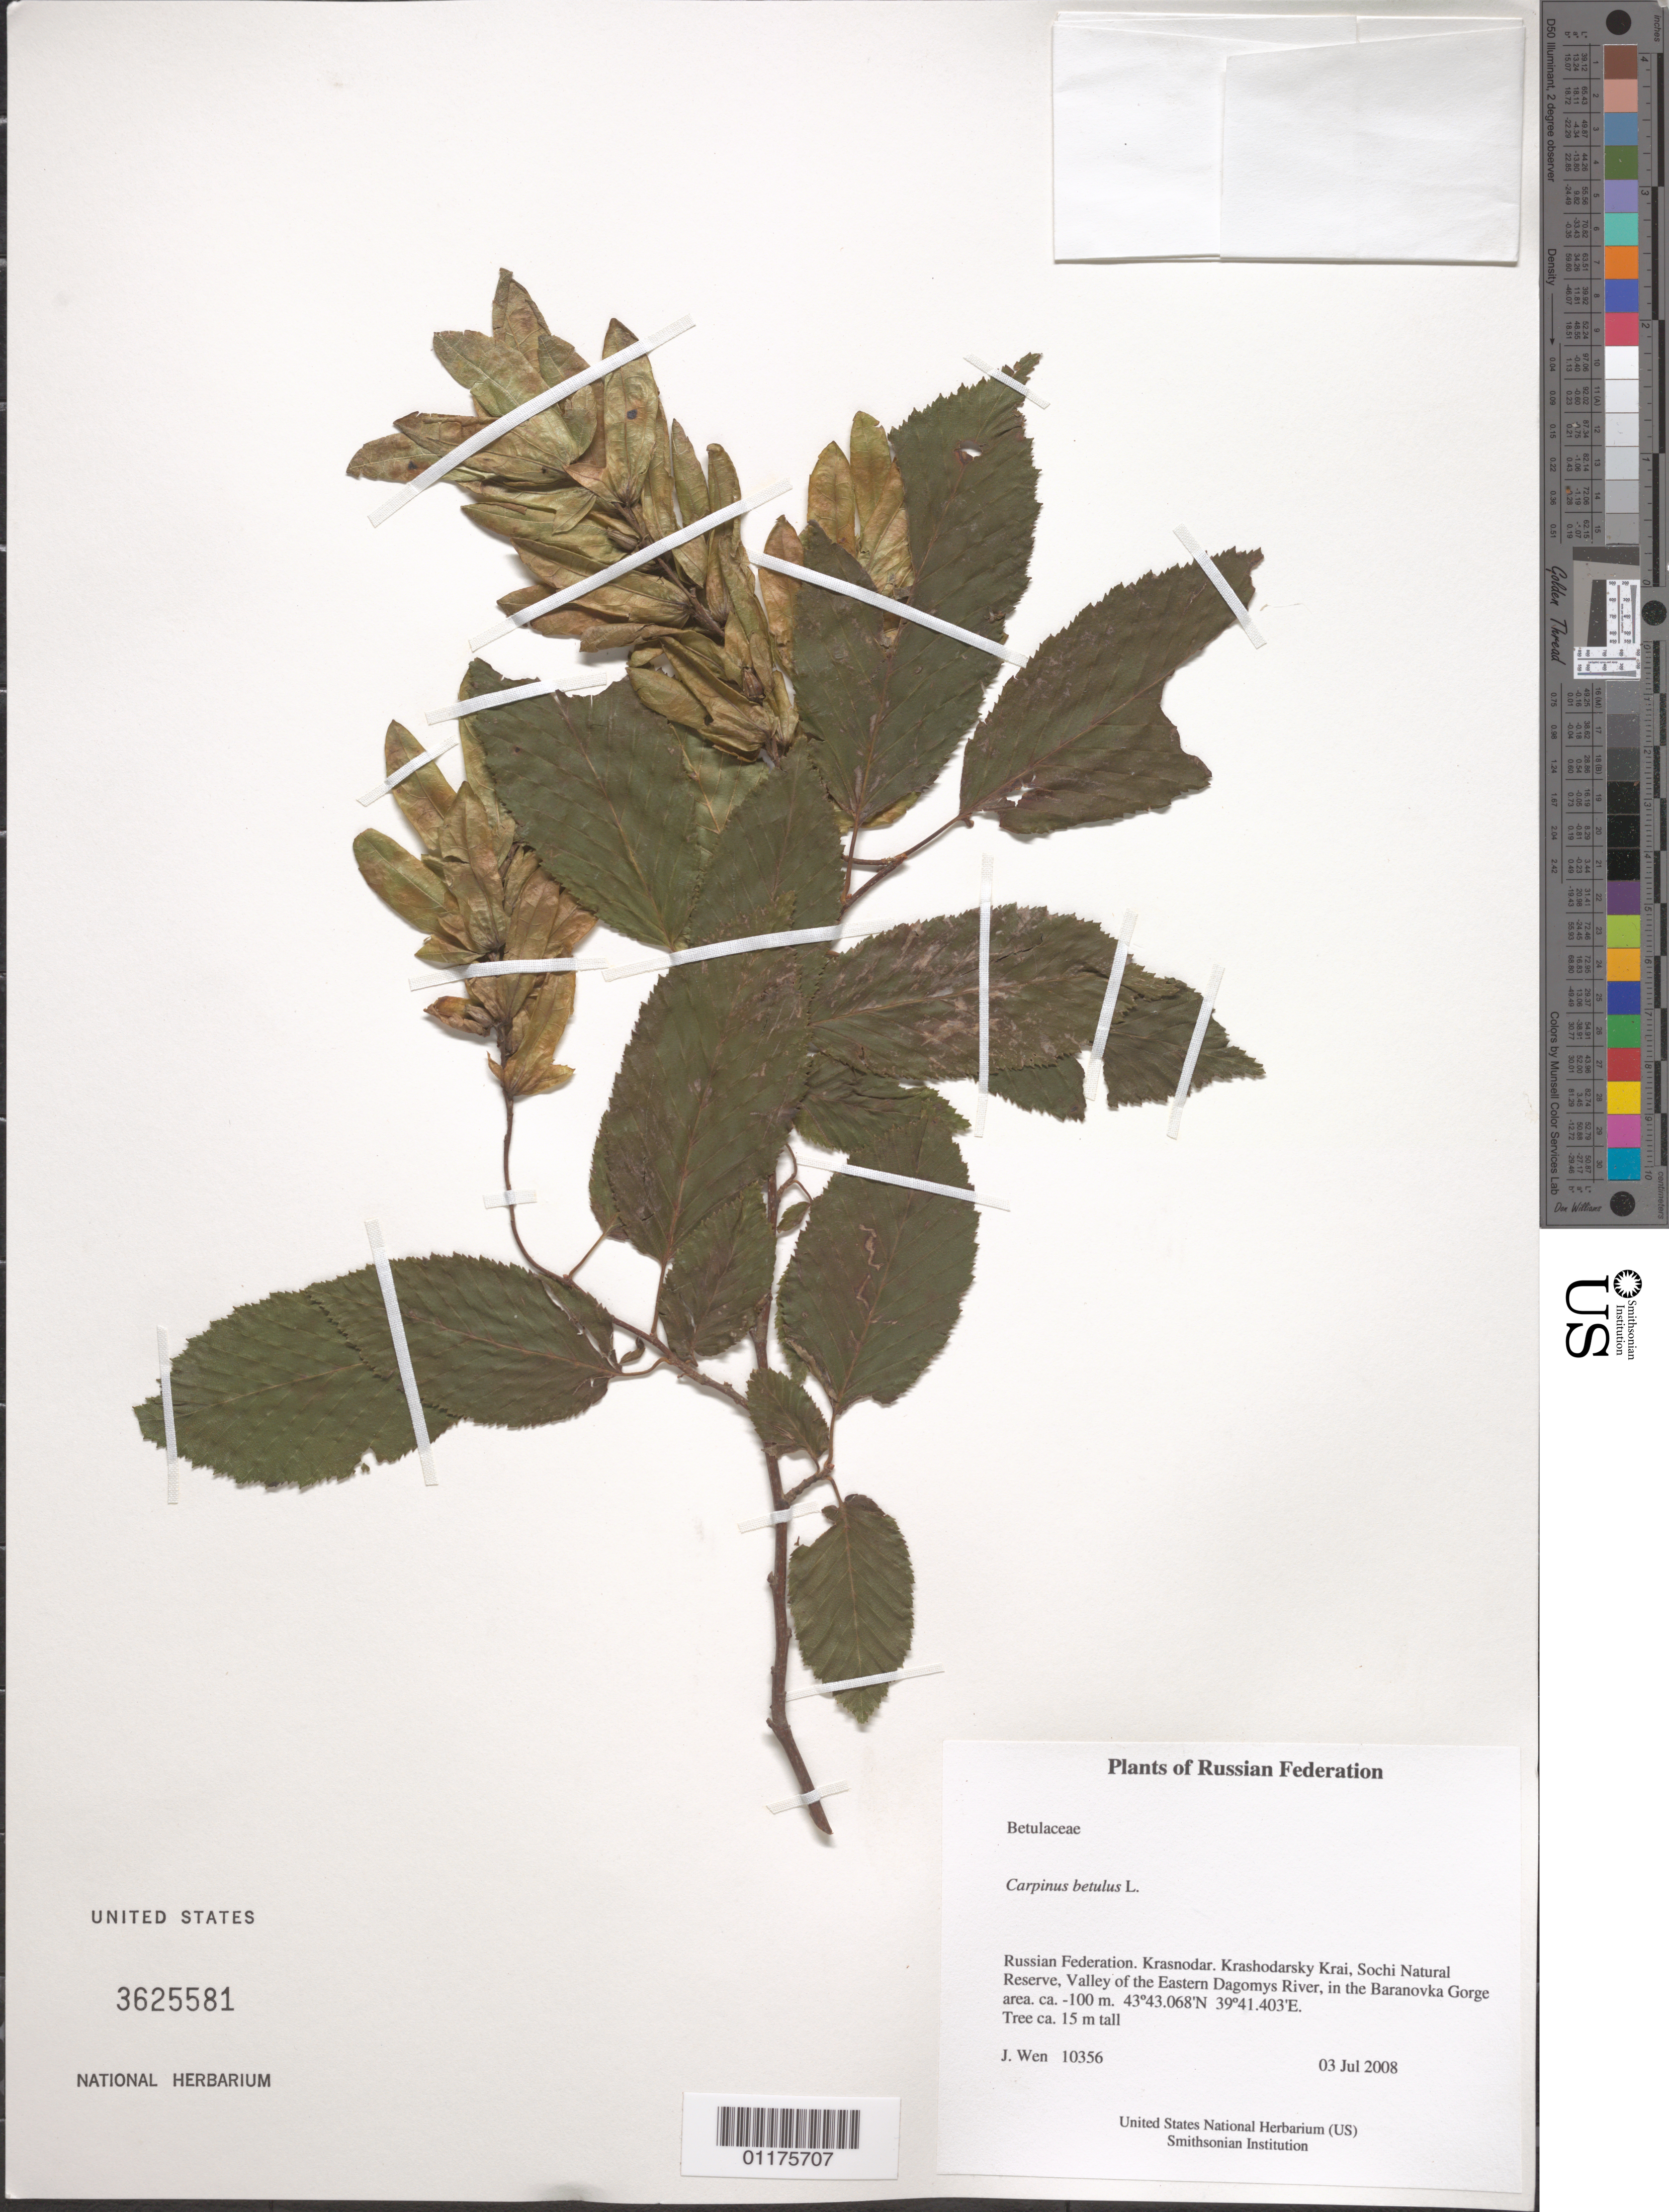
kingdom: Plantae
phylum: Tracheophyta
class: Magnoliopsida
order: Fagales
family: Betulaceae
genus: Carpinus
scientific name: Carpinus betulus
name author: L.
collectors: J. Wen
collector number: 10356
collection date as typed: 03 Jul 2008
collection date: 2008-07-03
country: Russian Federation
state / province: Krasnodar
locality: Krashodarsky Krai, Sochi Natural Reserve, Valley of the Eastern Dagomys River, in the Baranovka Gorge area.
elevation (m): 100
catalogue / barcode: US 3625581